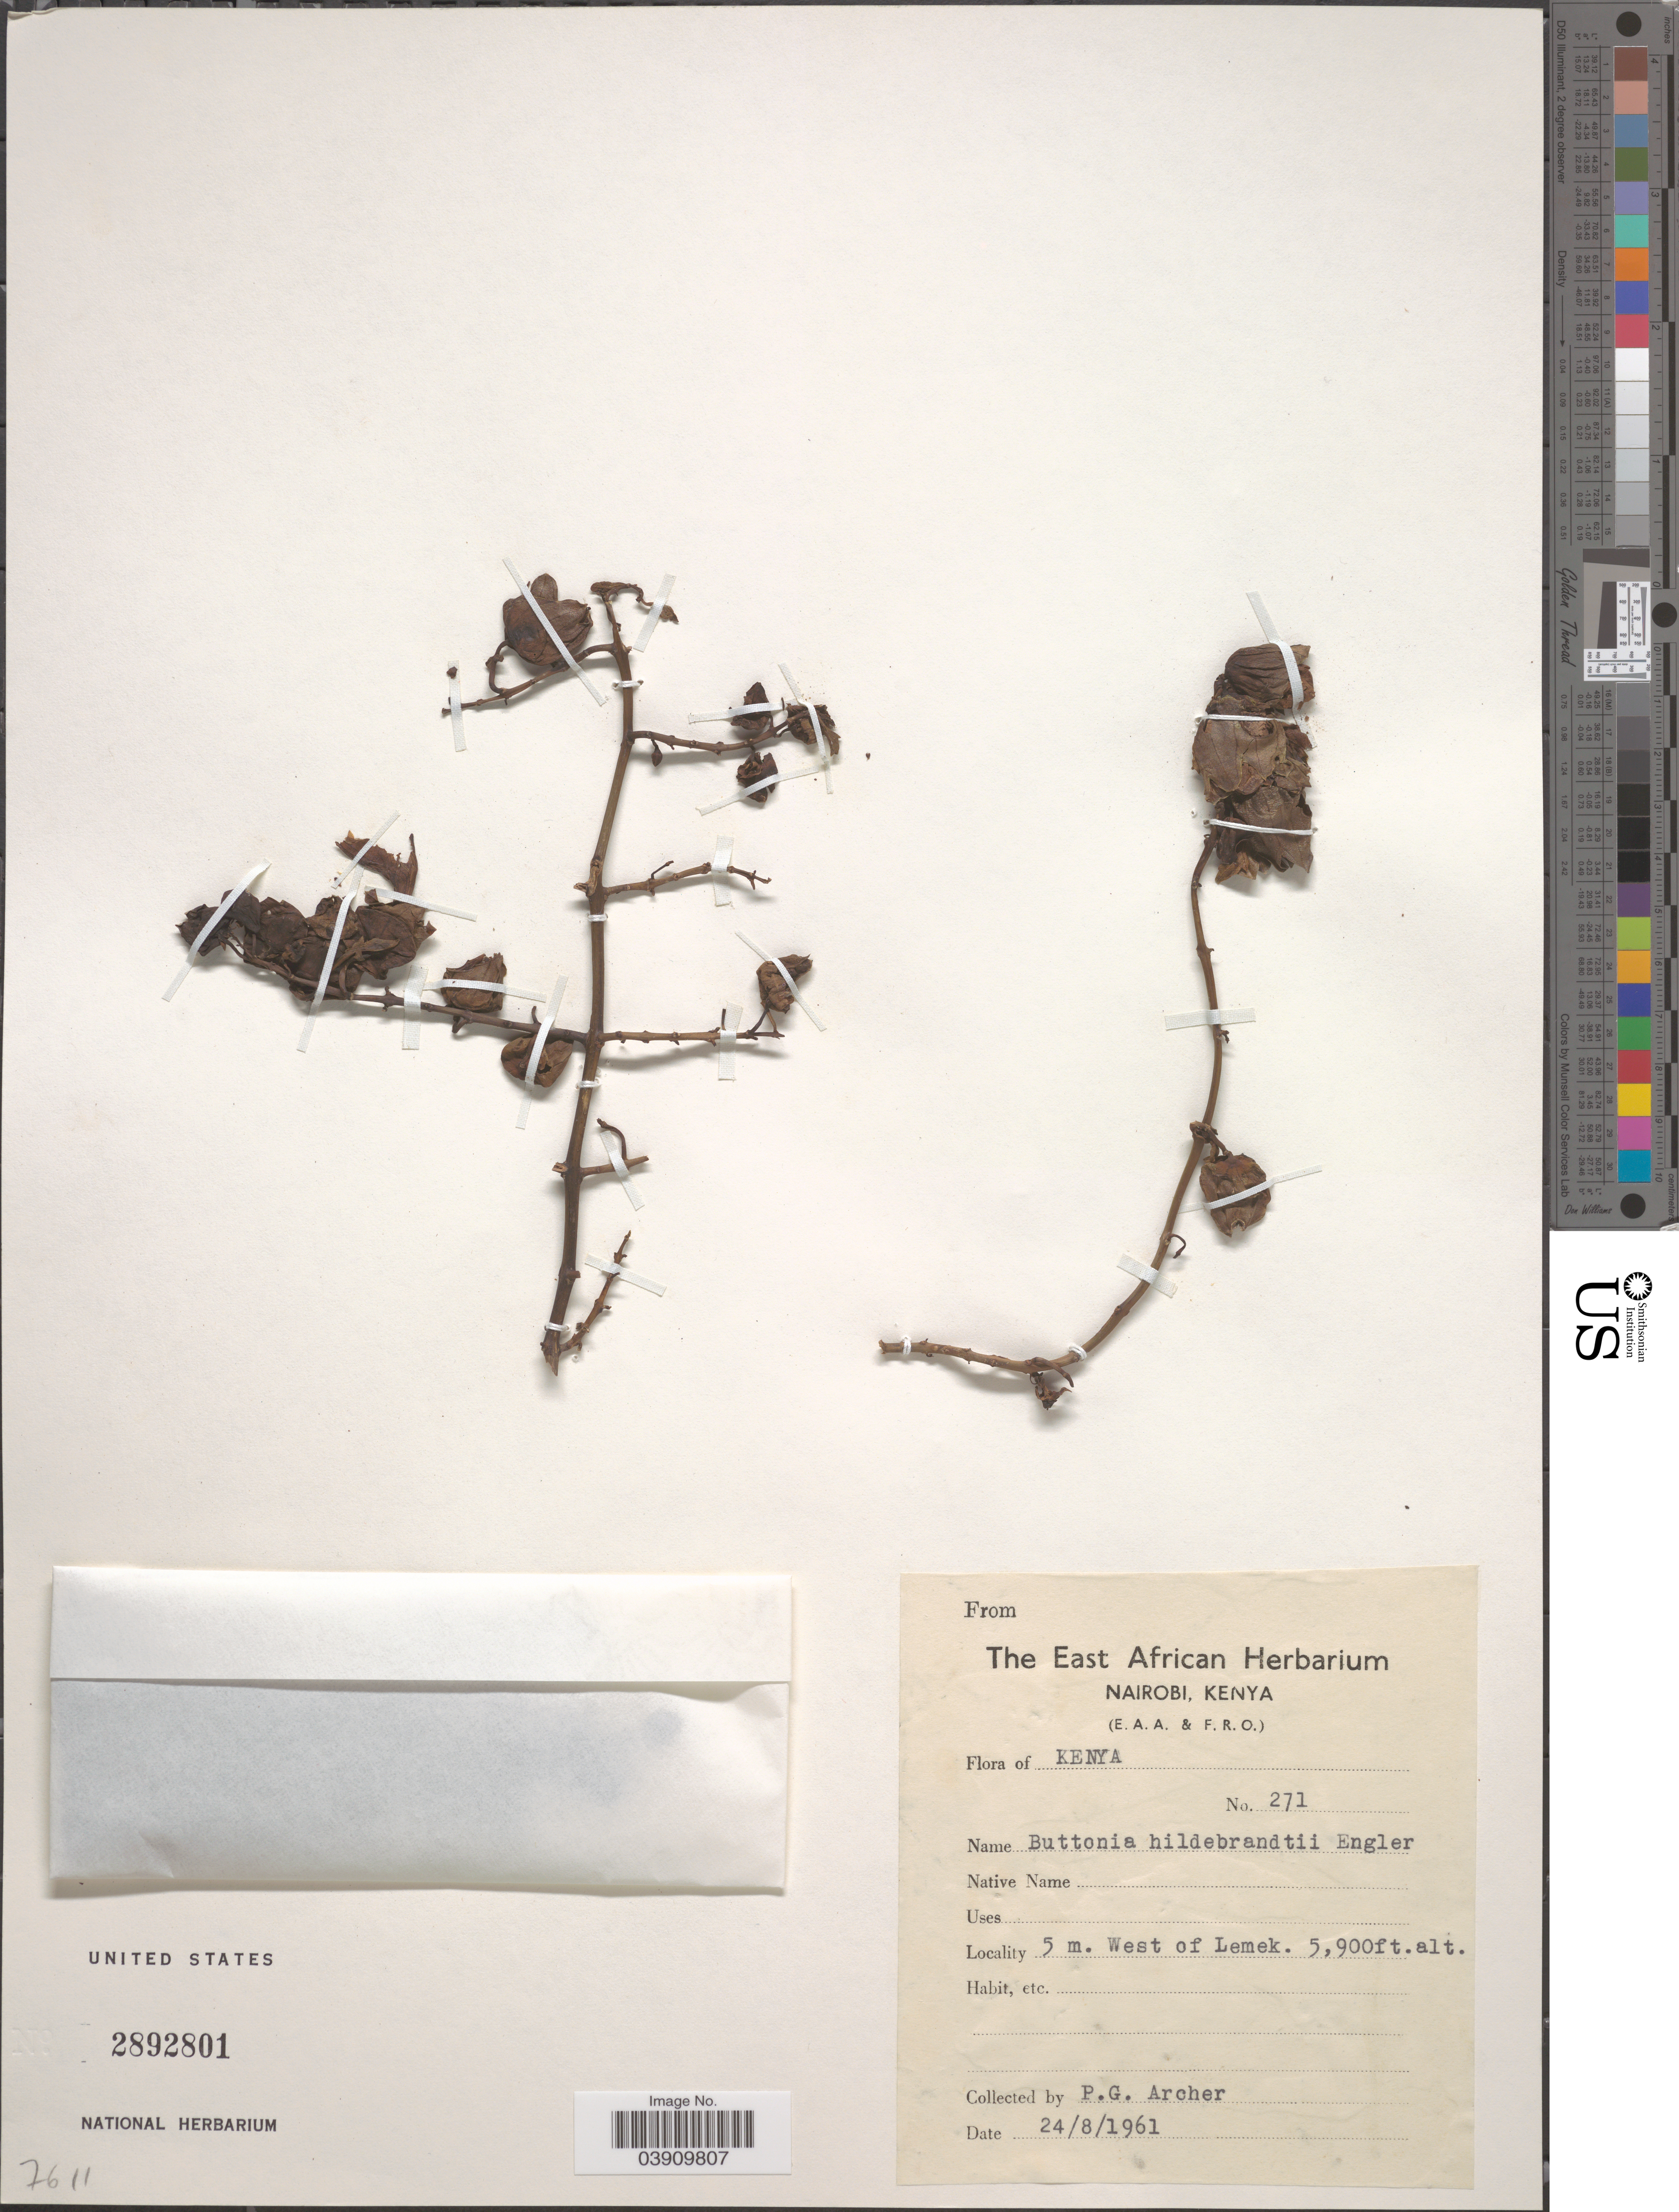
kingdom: Plantae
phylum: Tracheophyta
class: Magnoliopsida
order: Lamiales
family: Orobanchaceae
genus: Buttonia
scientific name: Buttonia hildebrandtii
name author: Engl.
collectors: P. G. Archer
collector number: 271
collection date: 1961-08-24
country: Kenya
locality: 5 m. West of Lemek.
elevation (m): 1798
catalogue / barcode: US 2892801